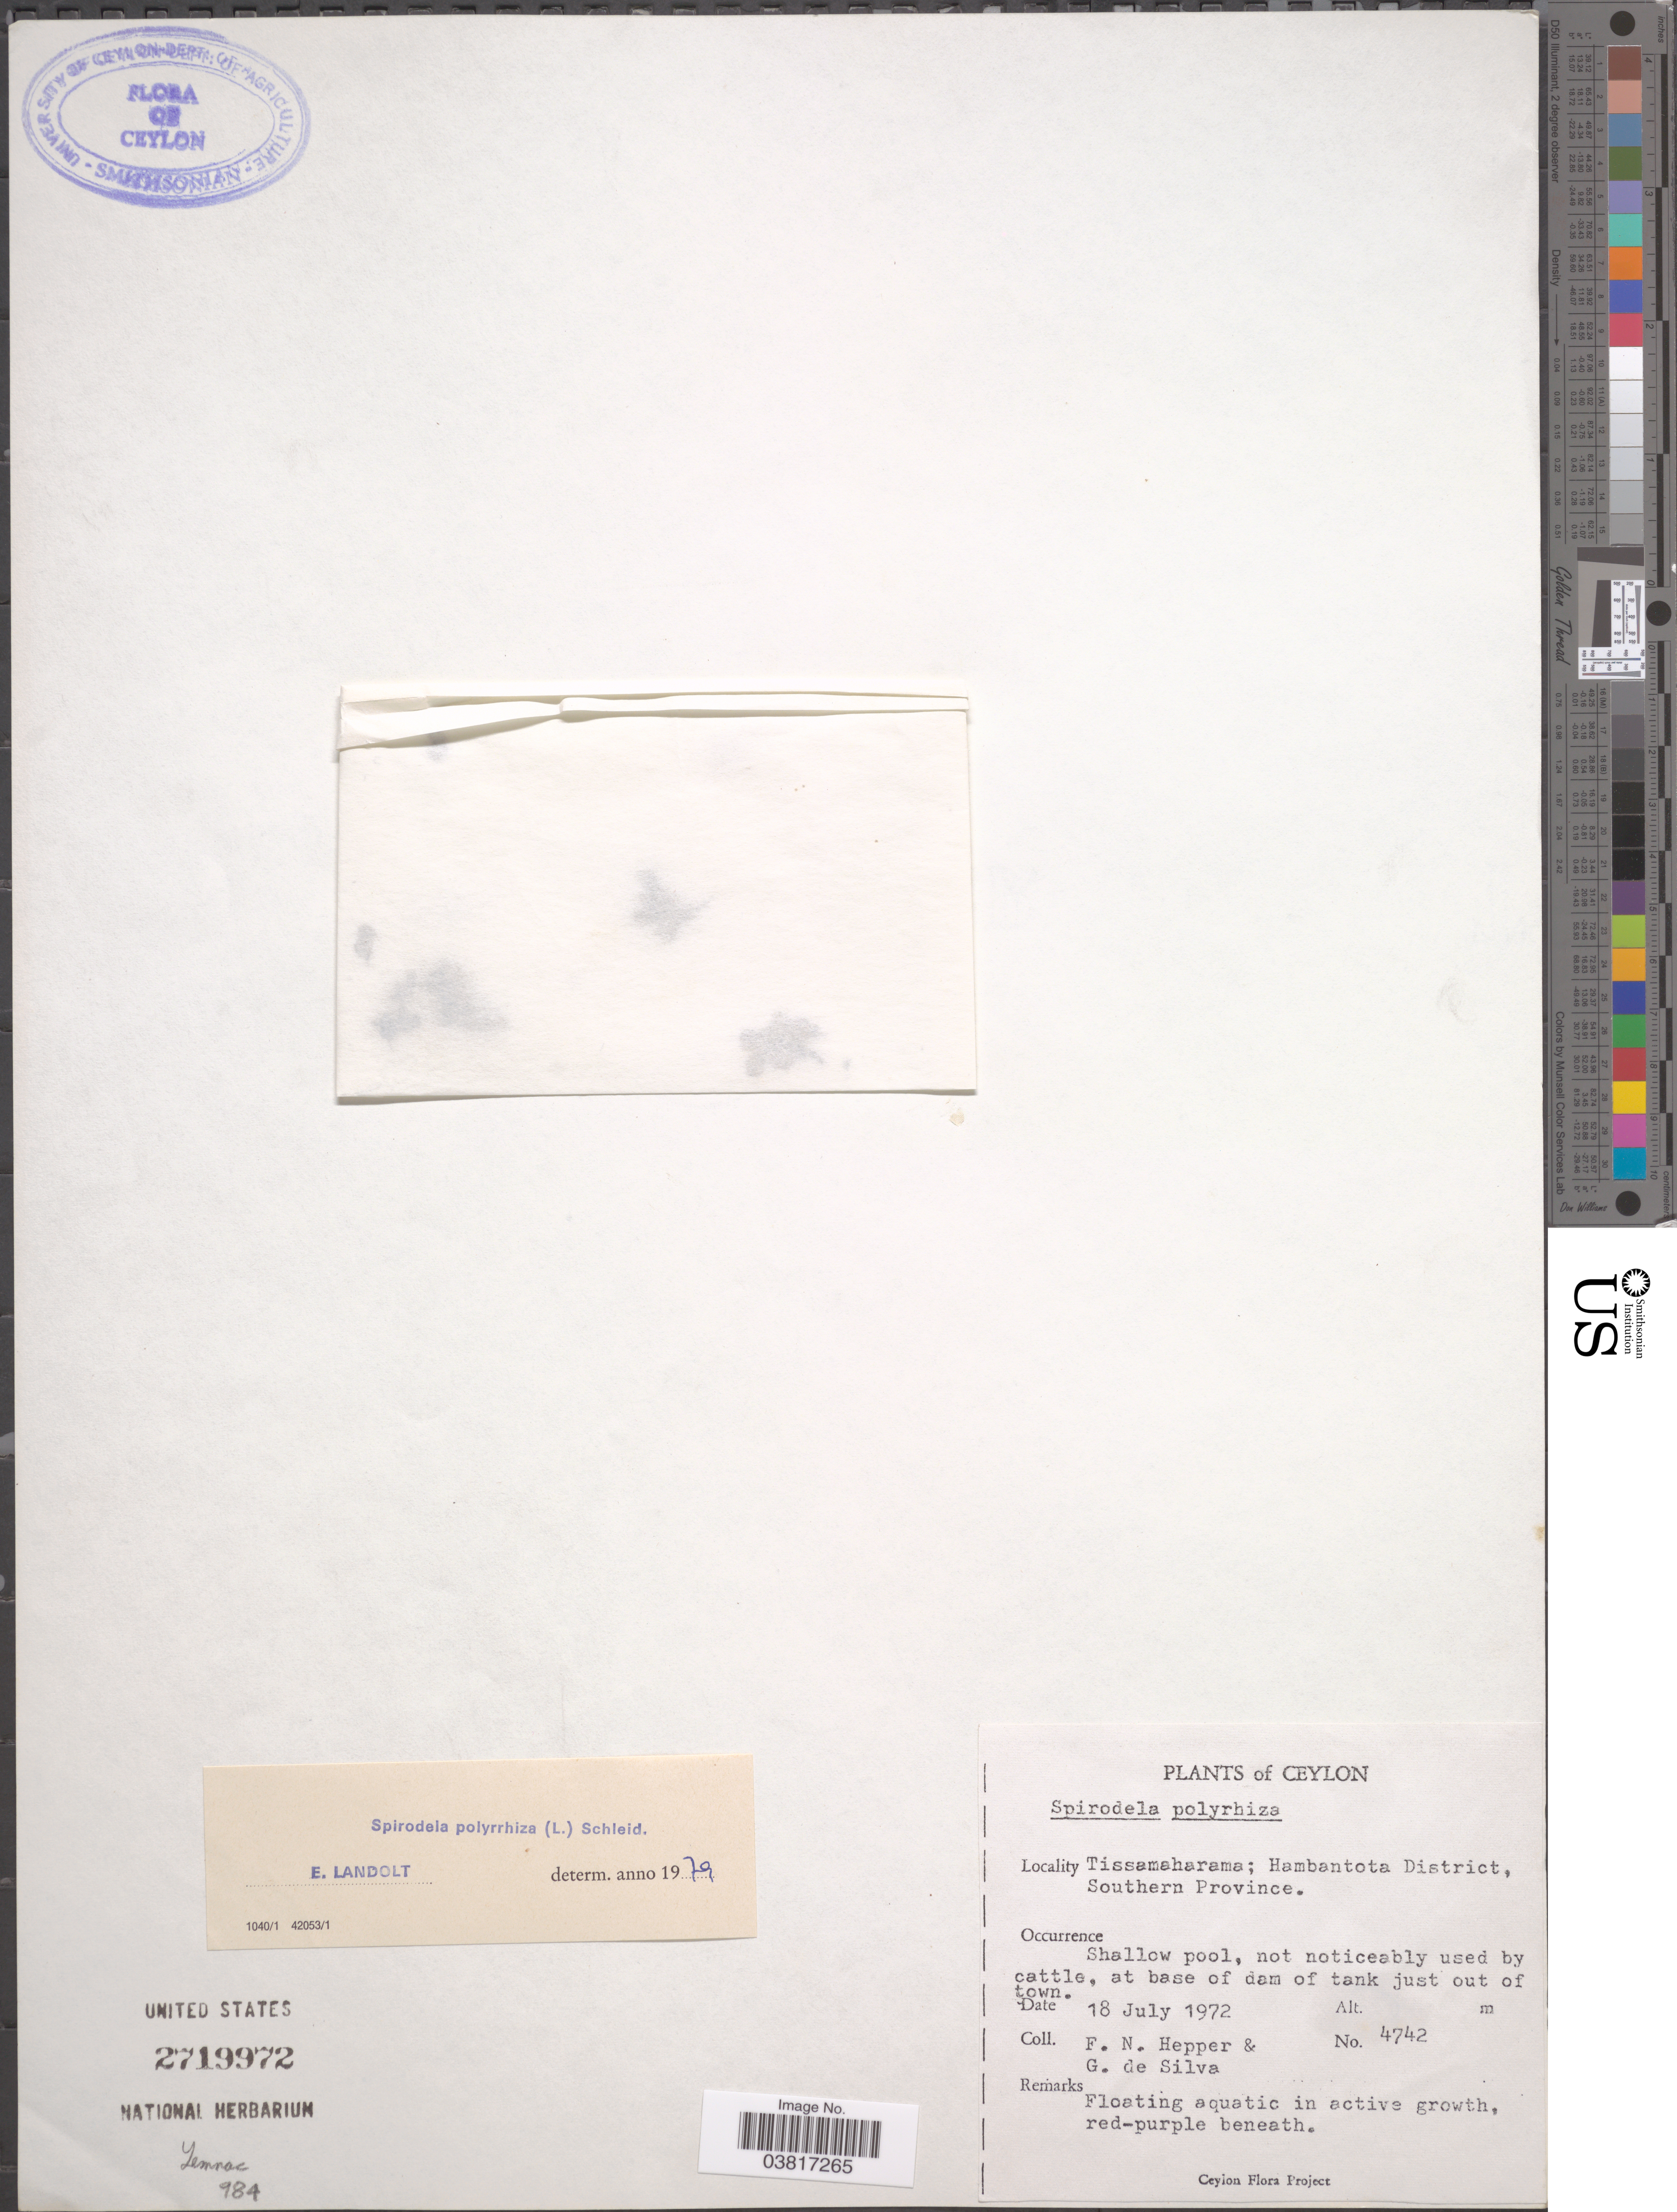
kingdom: Plantae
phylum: Tracheophyta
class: Liliopsida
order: Alismatales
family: Araceae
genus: Spirodela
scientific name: Spirodela polyrrhiza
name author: (L.) Schleid.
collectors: F. Hepper & G. De Silva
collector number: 4742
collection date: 1972-07-18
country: Sri Lanka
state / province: Southern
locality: Ceylon. Tissamaharama; Hambantota District. At base of dam of tank just out of town.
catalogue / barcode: US 2719972